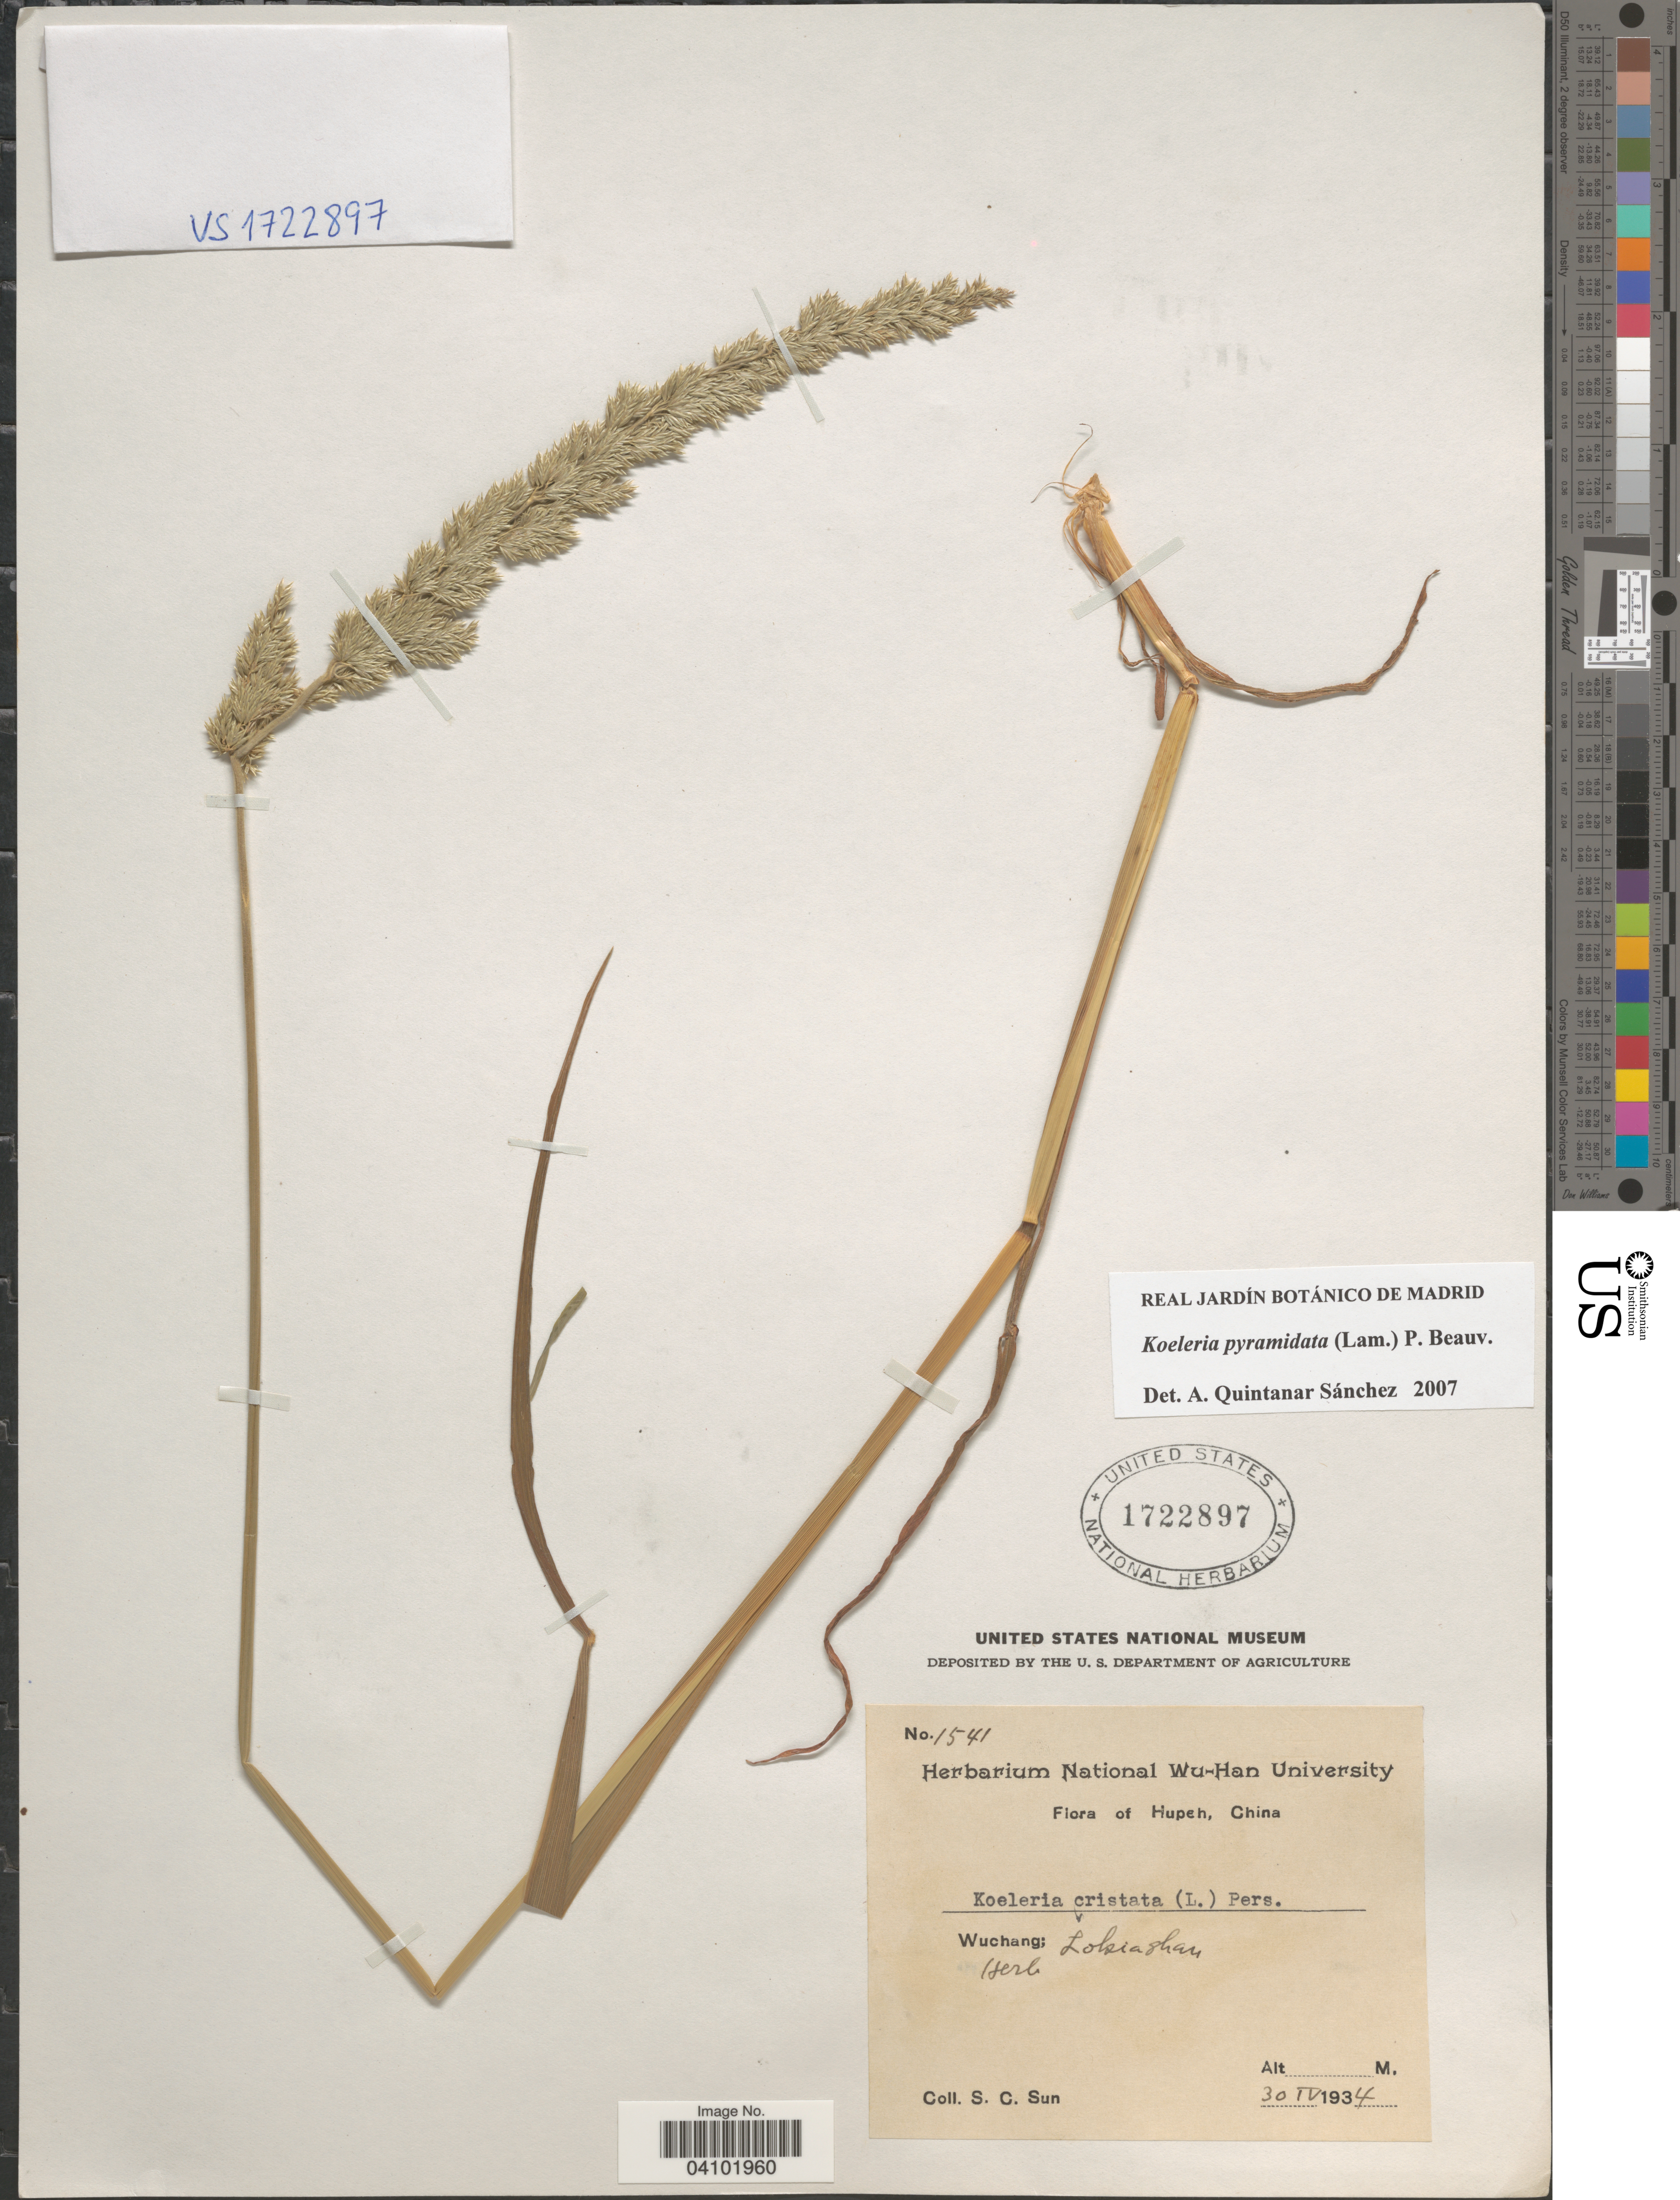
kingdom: Plantae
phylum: Tracheophyta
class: Liliopsida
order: Poales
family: Poaceae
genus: Koeleria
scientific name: Koeleria macrantha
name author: (Ledeb.) Schult.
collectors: S. C. Sun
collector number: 1541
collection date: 1934-04-30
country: China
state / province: Hubei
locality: Hupeh. Wuchang; Lokiashan.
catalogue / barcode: US 1722897